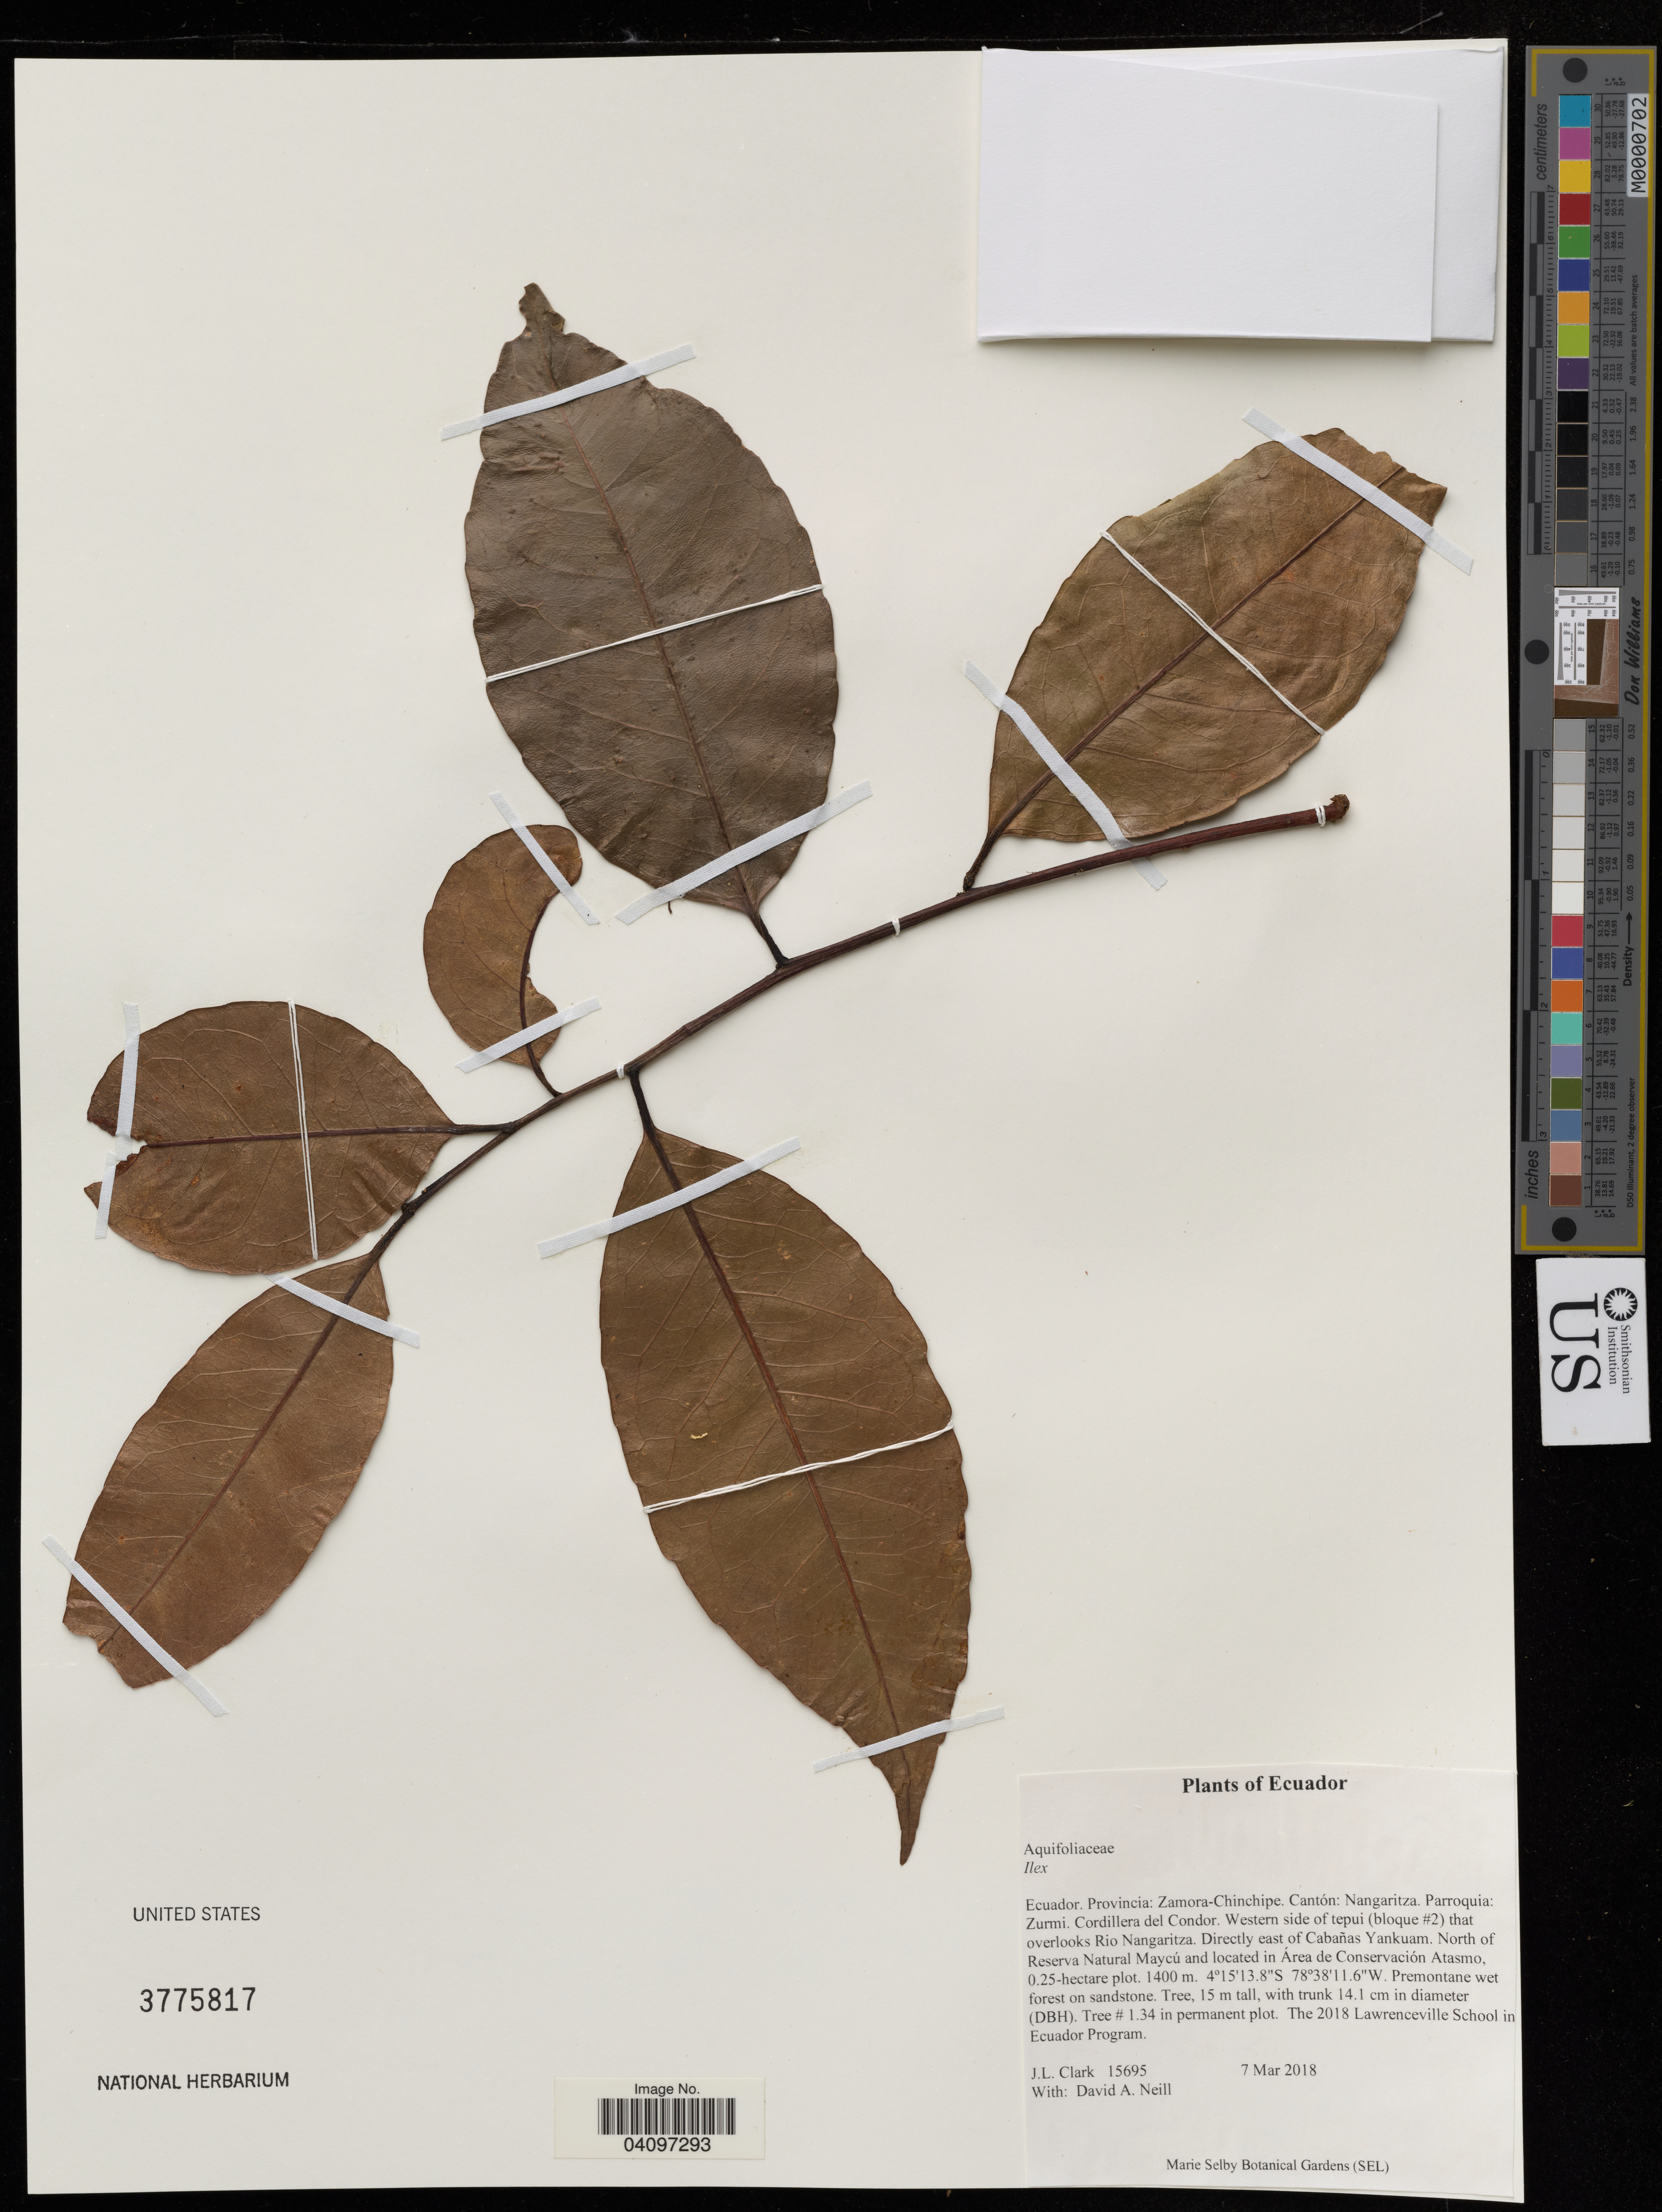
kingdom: Plantae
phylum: Tracheophyta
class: Magnoliopsida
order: Aquifoliales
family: Aquifoliaceae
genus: Ilex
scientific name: Ilex sp.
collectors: J. Clark & D. A. Neill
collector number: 15695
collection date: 2018-03-07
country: Ecuador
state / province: Zamora-Chinchipe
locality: Cantón: Nangaritza, Parroquia, Zurmi, Cordillera del Condor, Western side of tepui (bloque #2) that overlooks Rio Nangaritza, Directly east of Cabañas Yankuam, North of Reserva Natural Maycú and located in Área de Conservación Atasmo.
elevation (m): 1400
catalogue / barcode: US 3775817